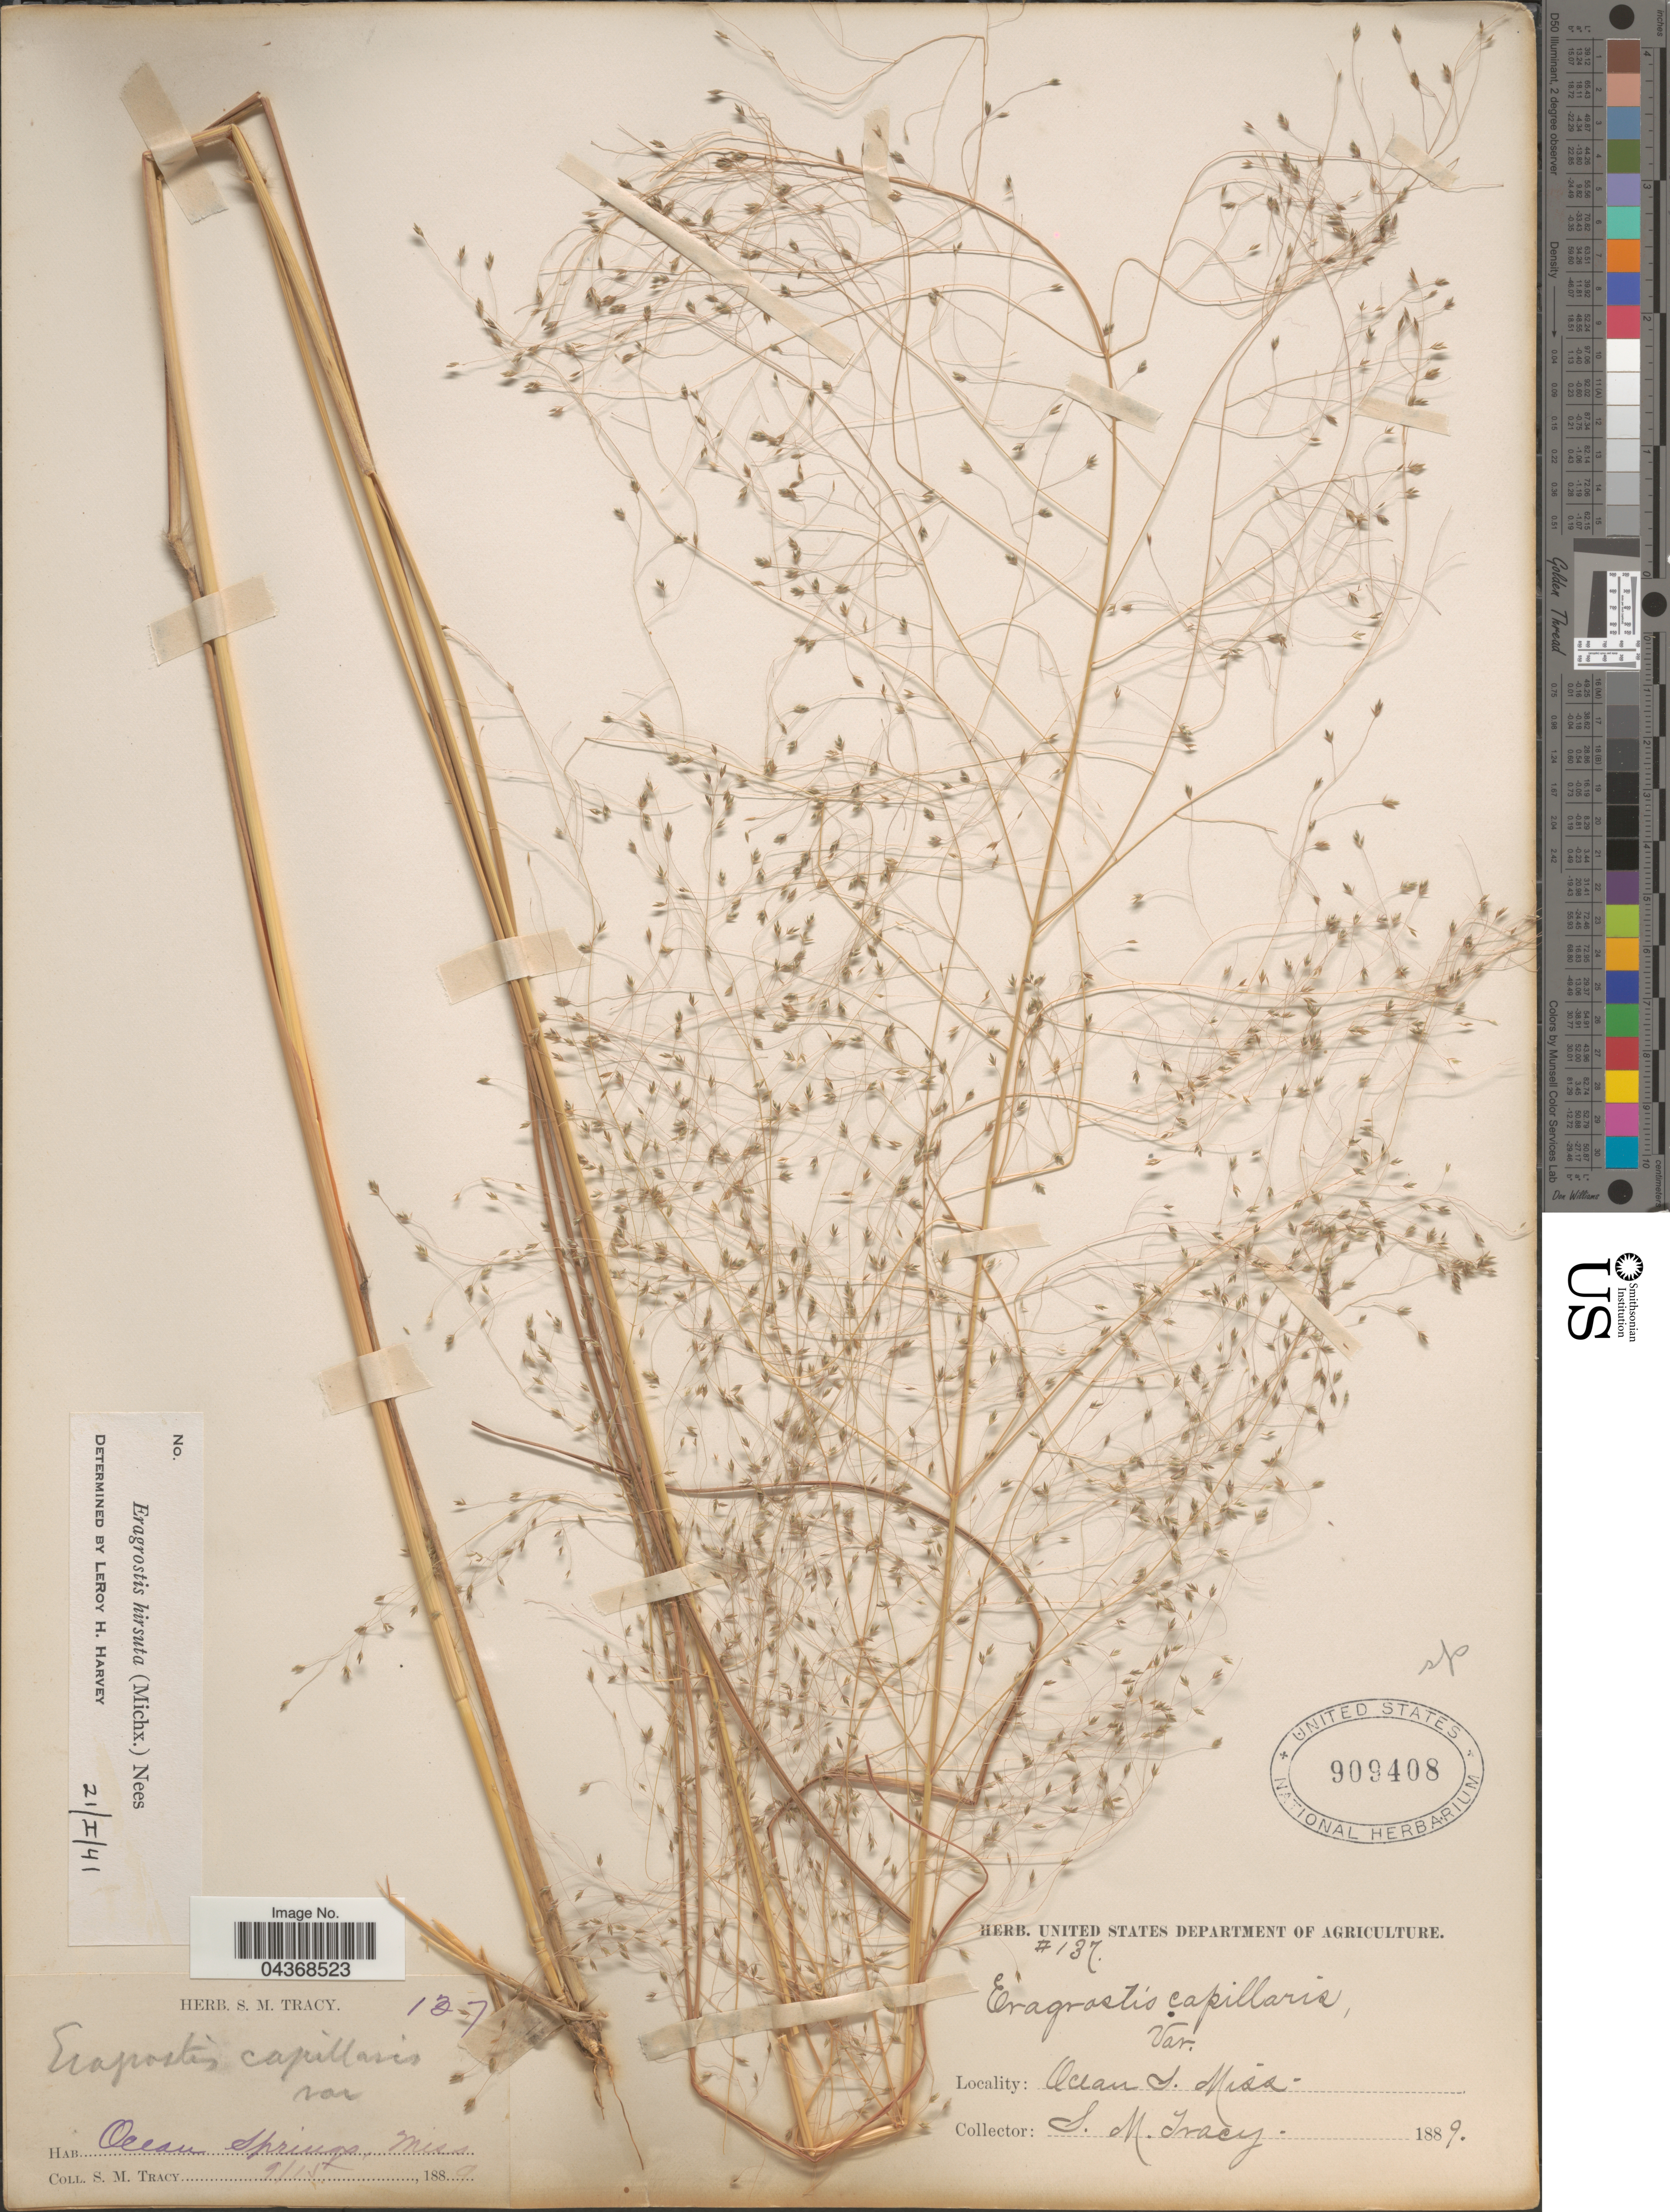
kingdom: Plantae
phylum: Tracheophyta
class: Liliopsida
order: Poales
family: Poaceae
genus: Eragrostis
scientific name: Eragrostis hirsuta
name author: (Michx.) Nees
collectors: S. M. Tracy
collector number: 137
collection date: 1889-09-15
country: United States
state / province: Mississippi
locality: Ocean Springs.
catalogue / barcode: US 909408